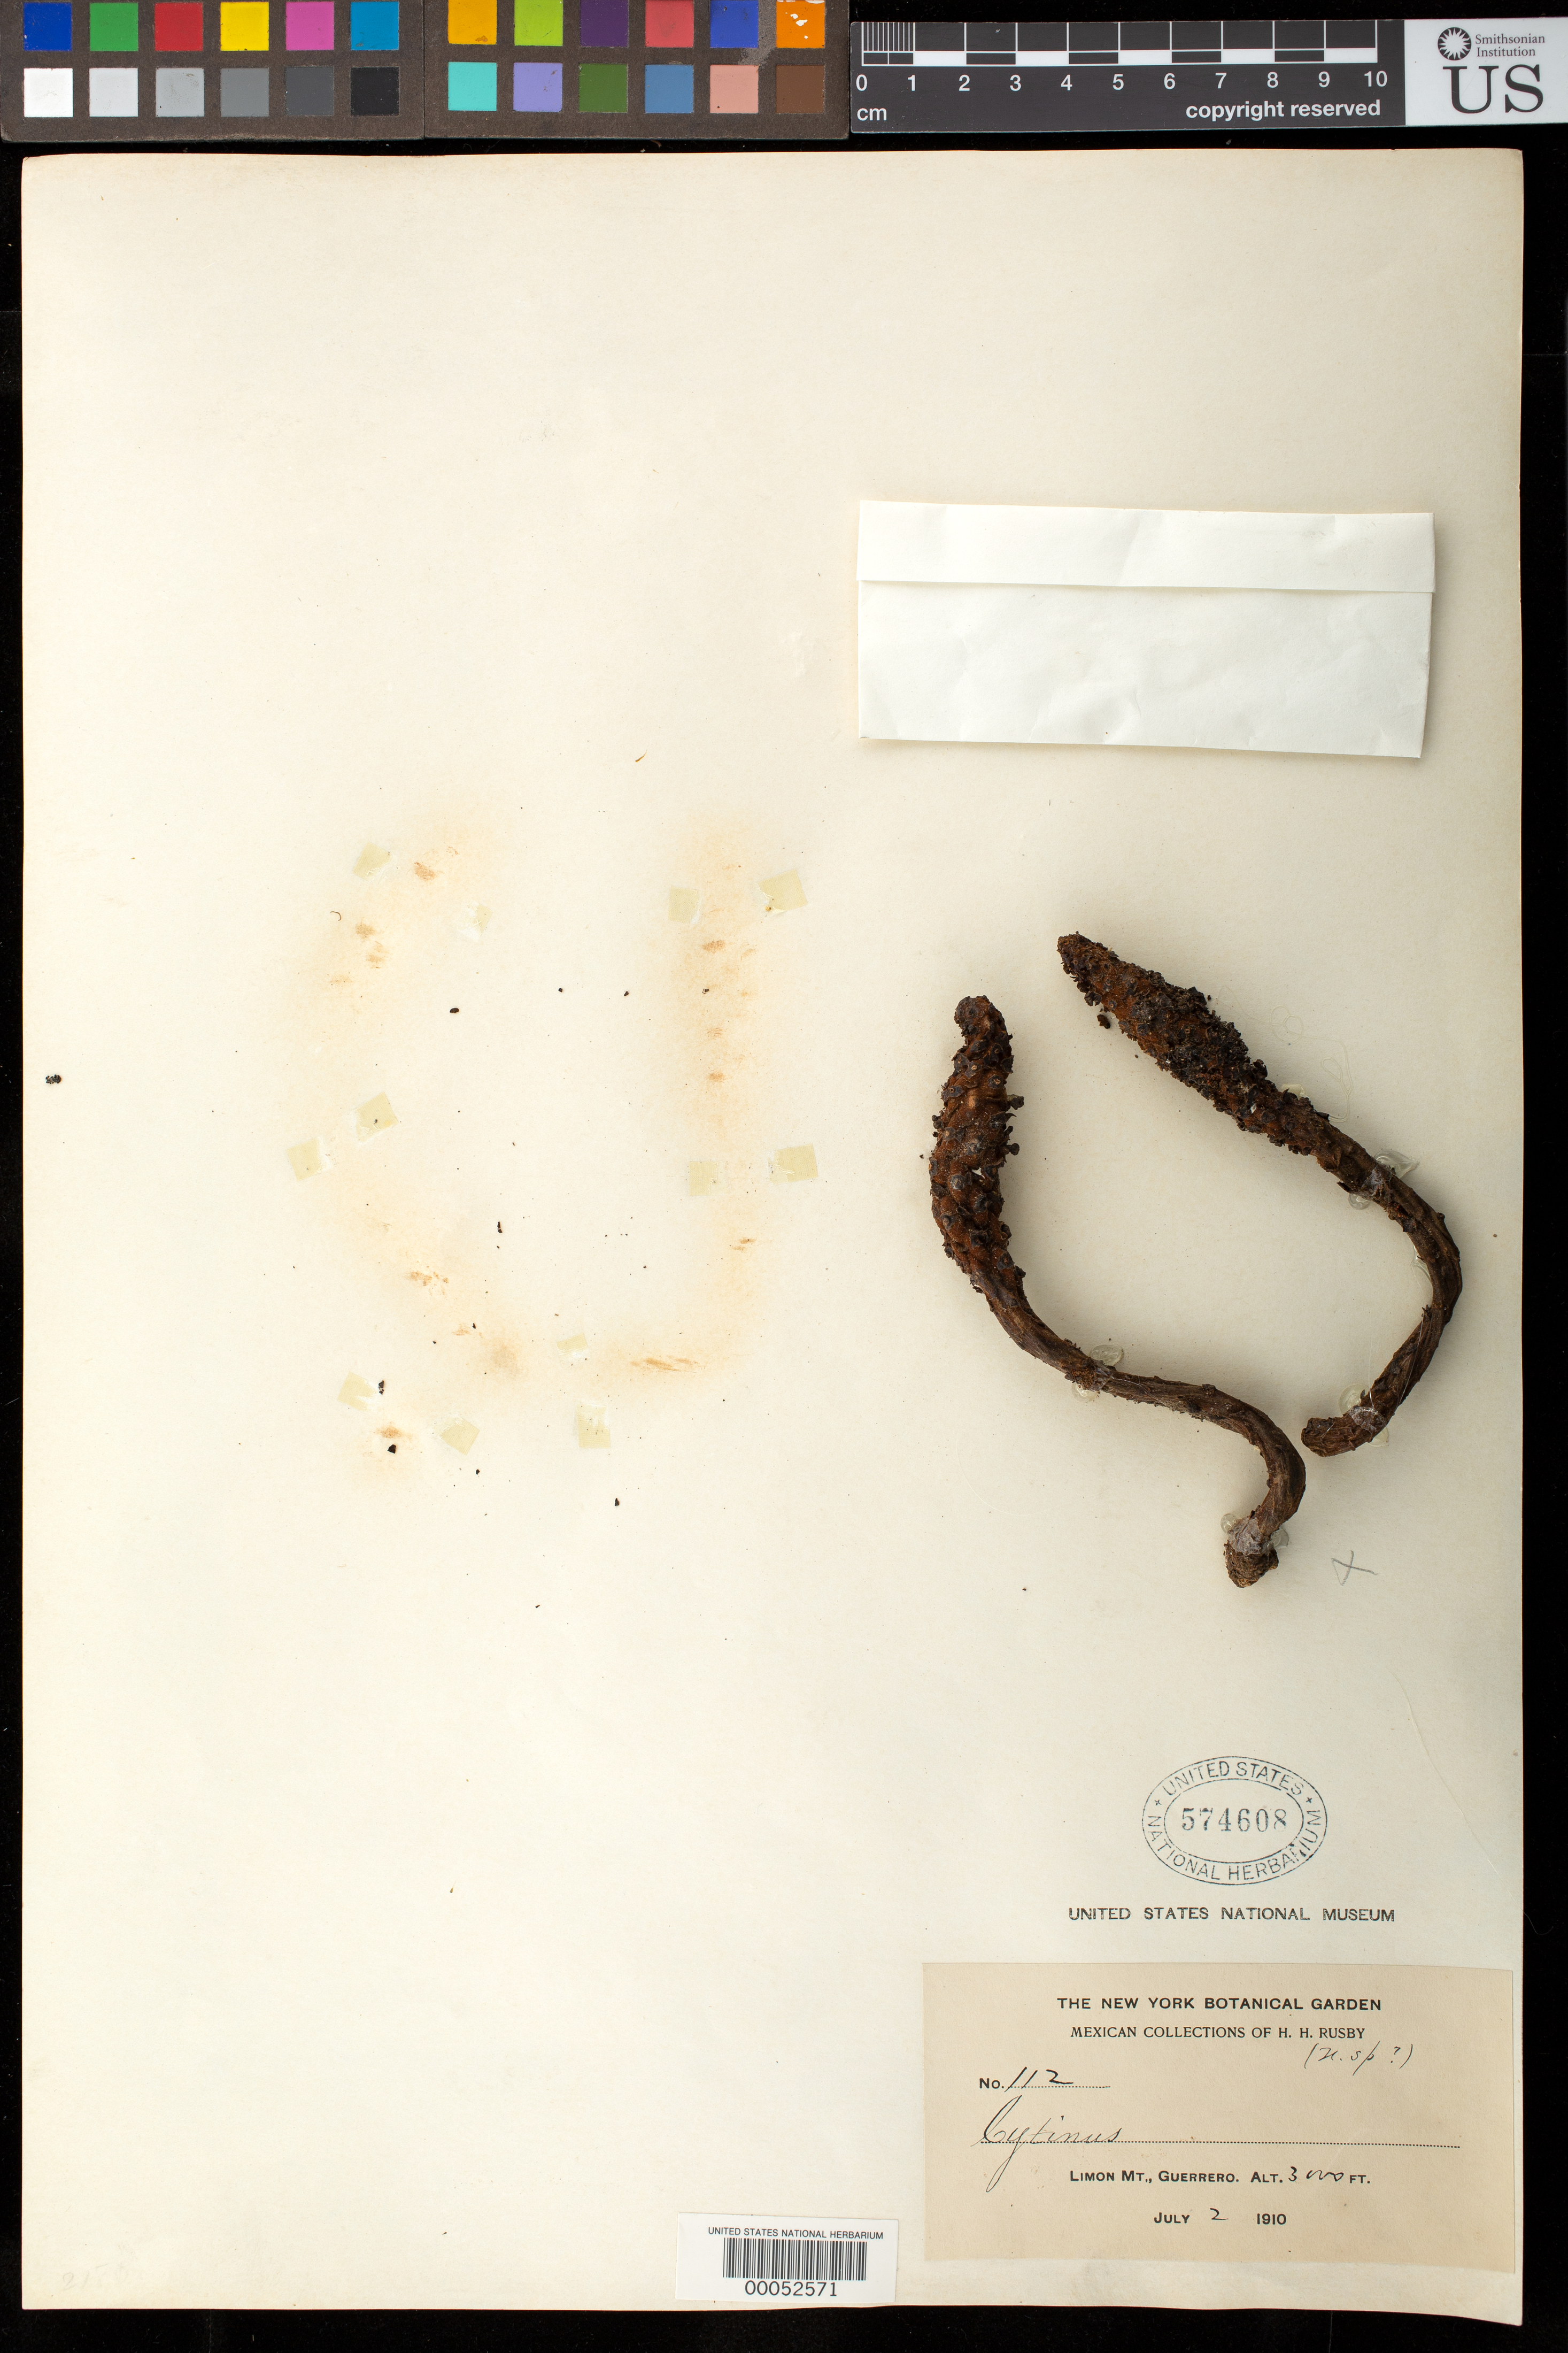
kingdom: Plantae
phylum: Tracheophyta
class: Magnoliopsida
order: Ericales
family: Mitrastemonaceae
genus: Mitrastemon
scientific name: Mitrastemon sp.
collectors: H. H. Rusby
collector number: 112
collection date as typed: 02 Jul 1910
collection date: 1910-07-02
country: Mexico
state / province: Guerrero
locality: Limon Mtn.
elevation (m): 914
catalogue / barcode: US 574608